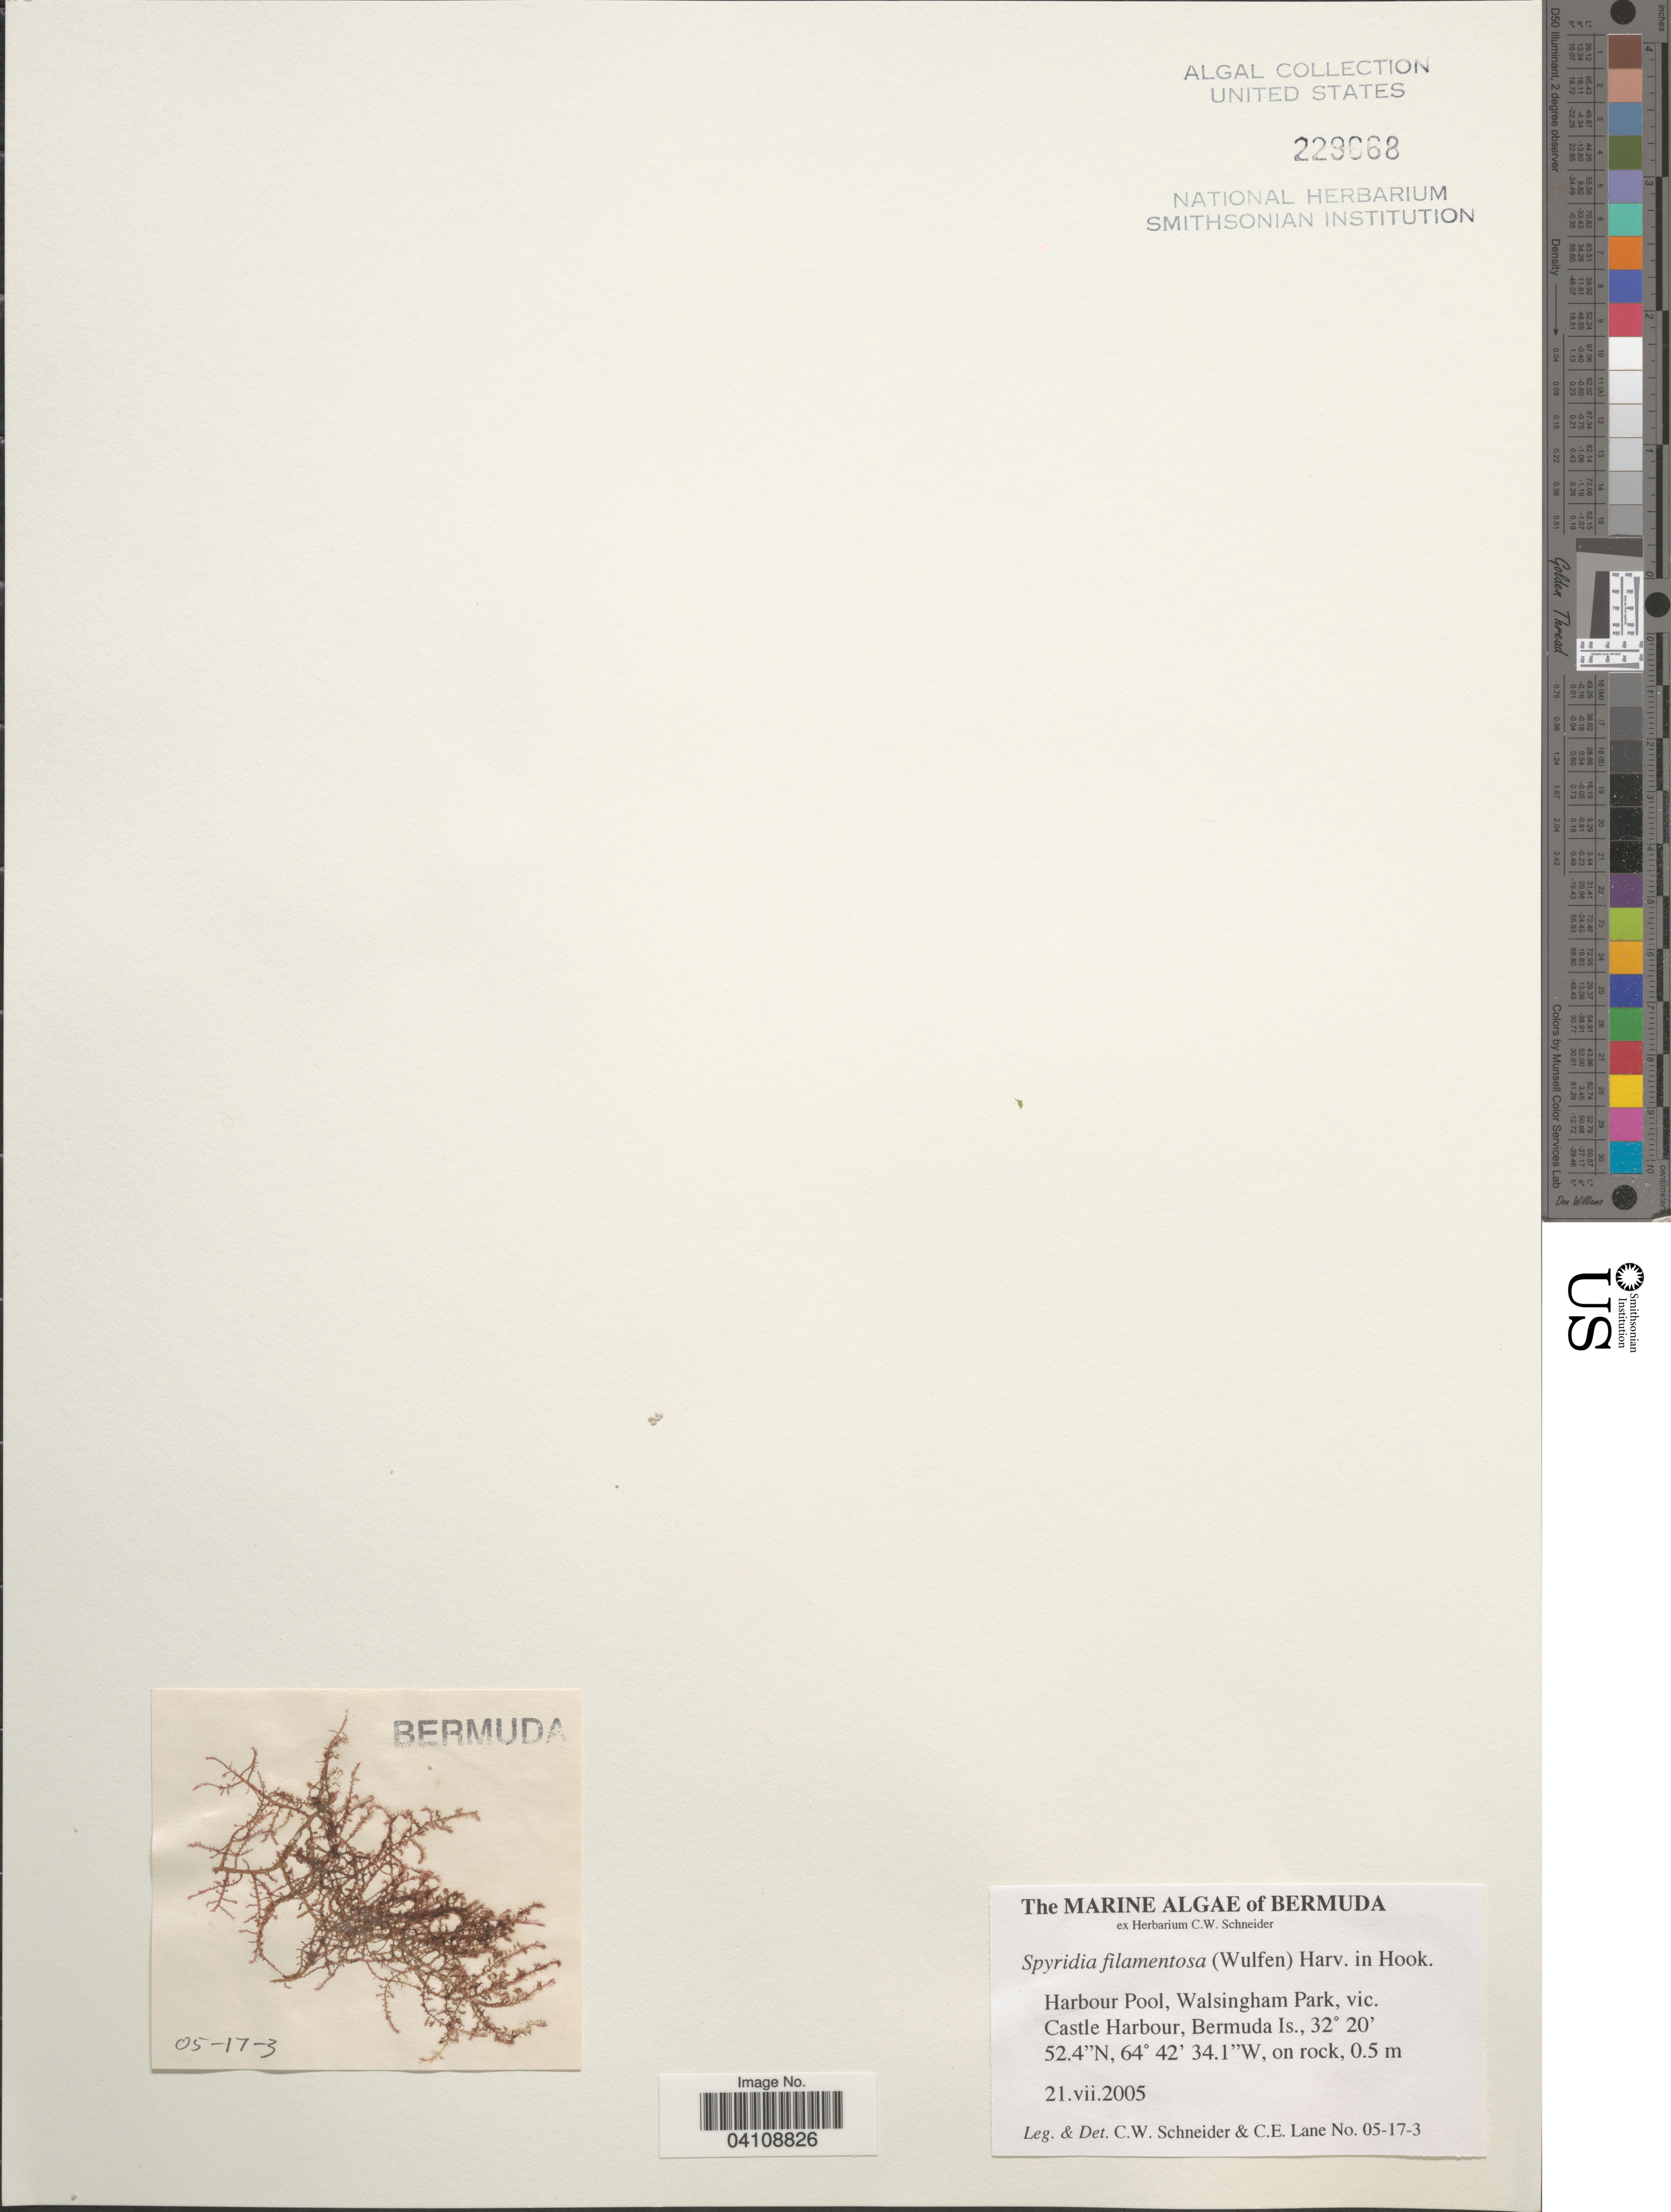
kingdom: Plantae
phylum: Rhodophyta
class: Florideophyceae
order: Ceramiales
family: Spyridiaceae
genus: Spyridia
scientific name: Spyridia filamentosa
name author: (Wulfen) Harv.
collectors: C. W.Schneider & C. E. Lane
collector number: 05-17-3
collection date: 2005-07-21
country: Bermuda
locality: Harbour Pool, Walsingham Park, vic. Castle Harbour, Bermuda Is.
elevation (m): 0.5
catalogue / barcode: US 229668